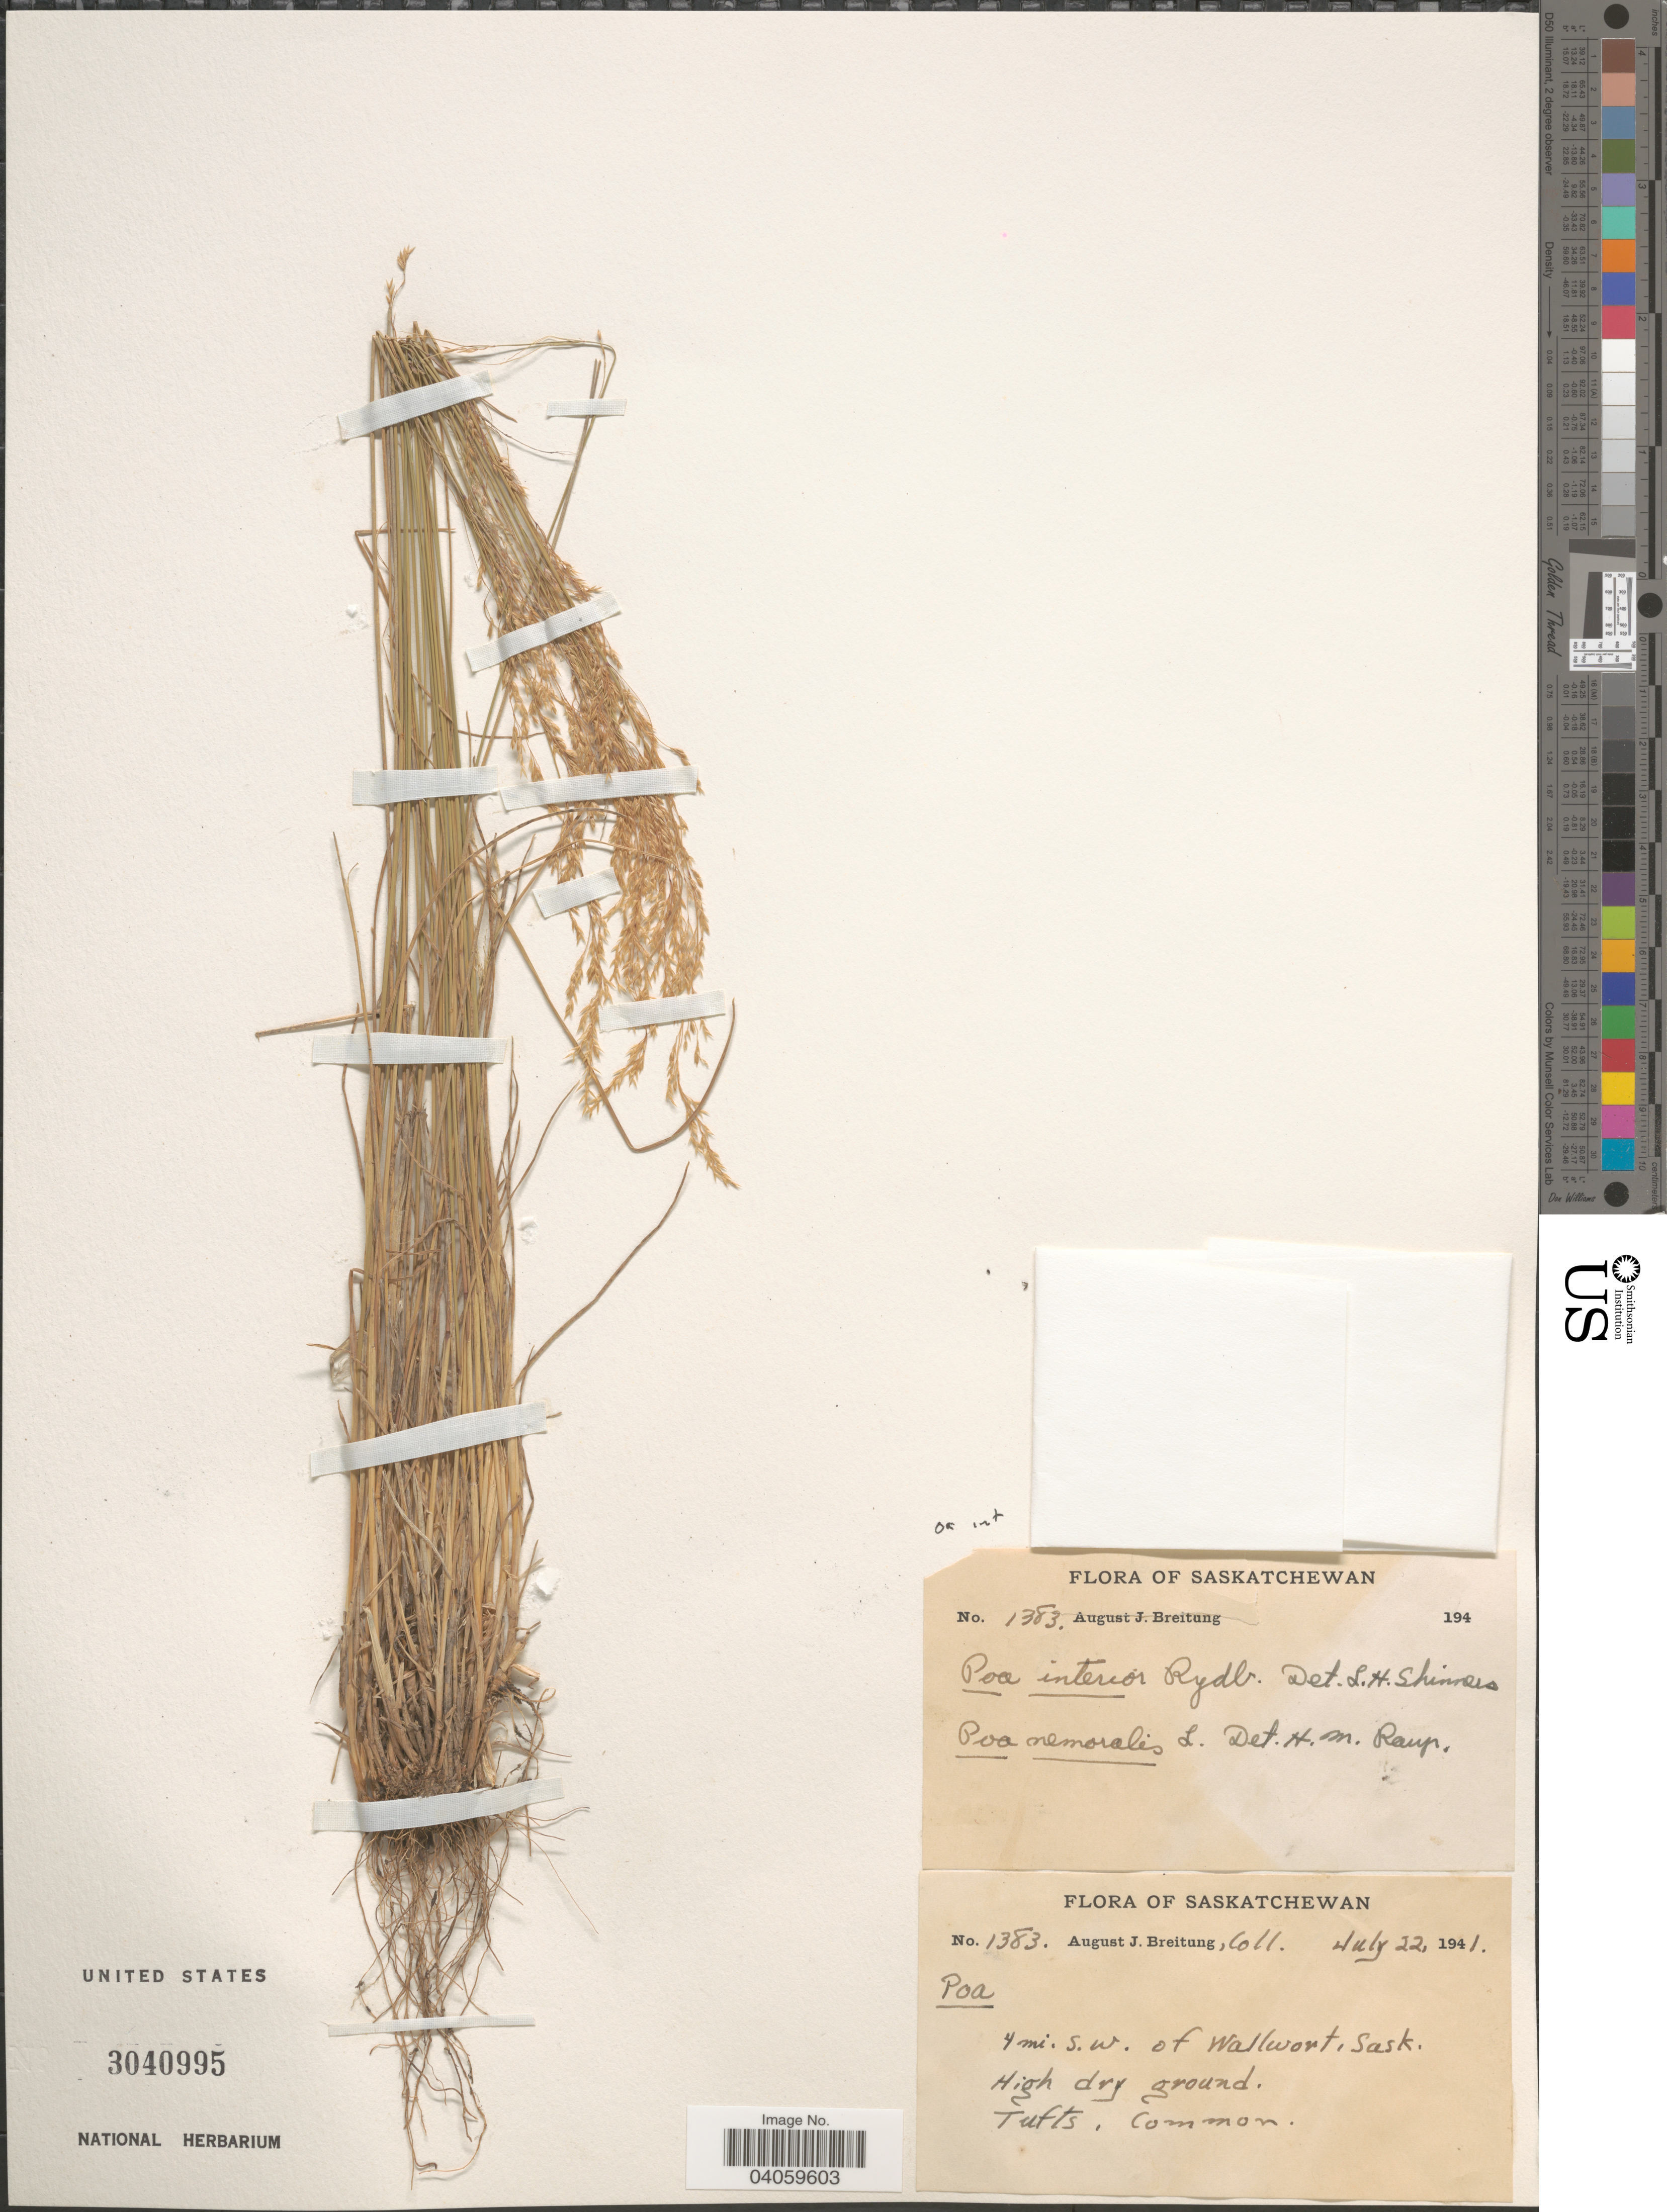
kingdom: Plantae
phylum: Tracheophyta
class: Liliopsida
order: Poales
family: Poaceae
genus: Poa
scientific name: Poa interior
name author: Rydb.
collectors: A. Breitung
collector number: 1383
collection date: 1941-07-22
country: Canada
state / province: Saskatchewan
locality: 4 mi. S.W. of Wallwort. High dry ground.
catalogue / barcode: US 3040995